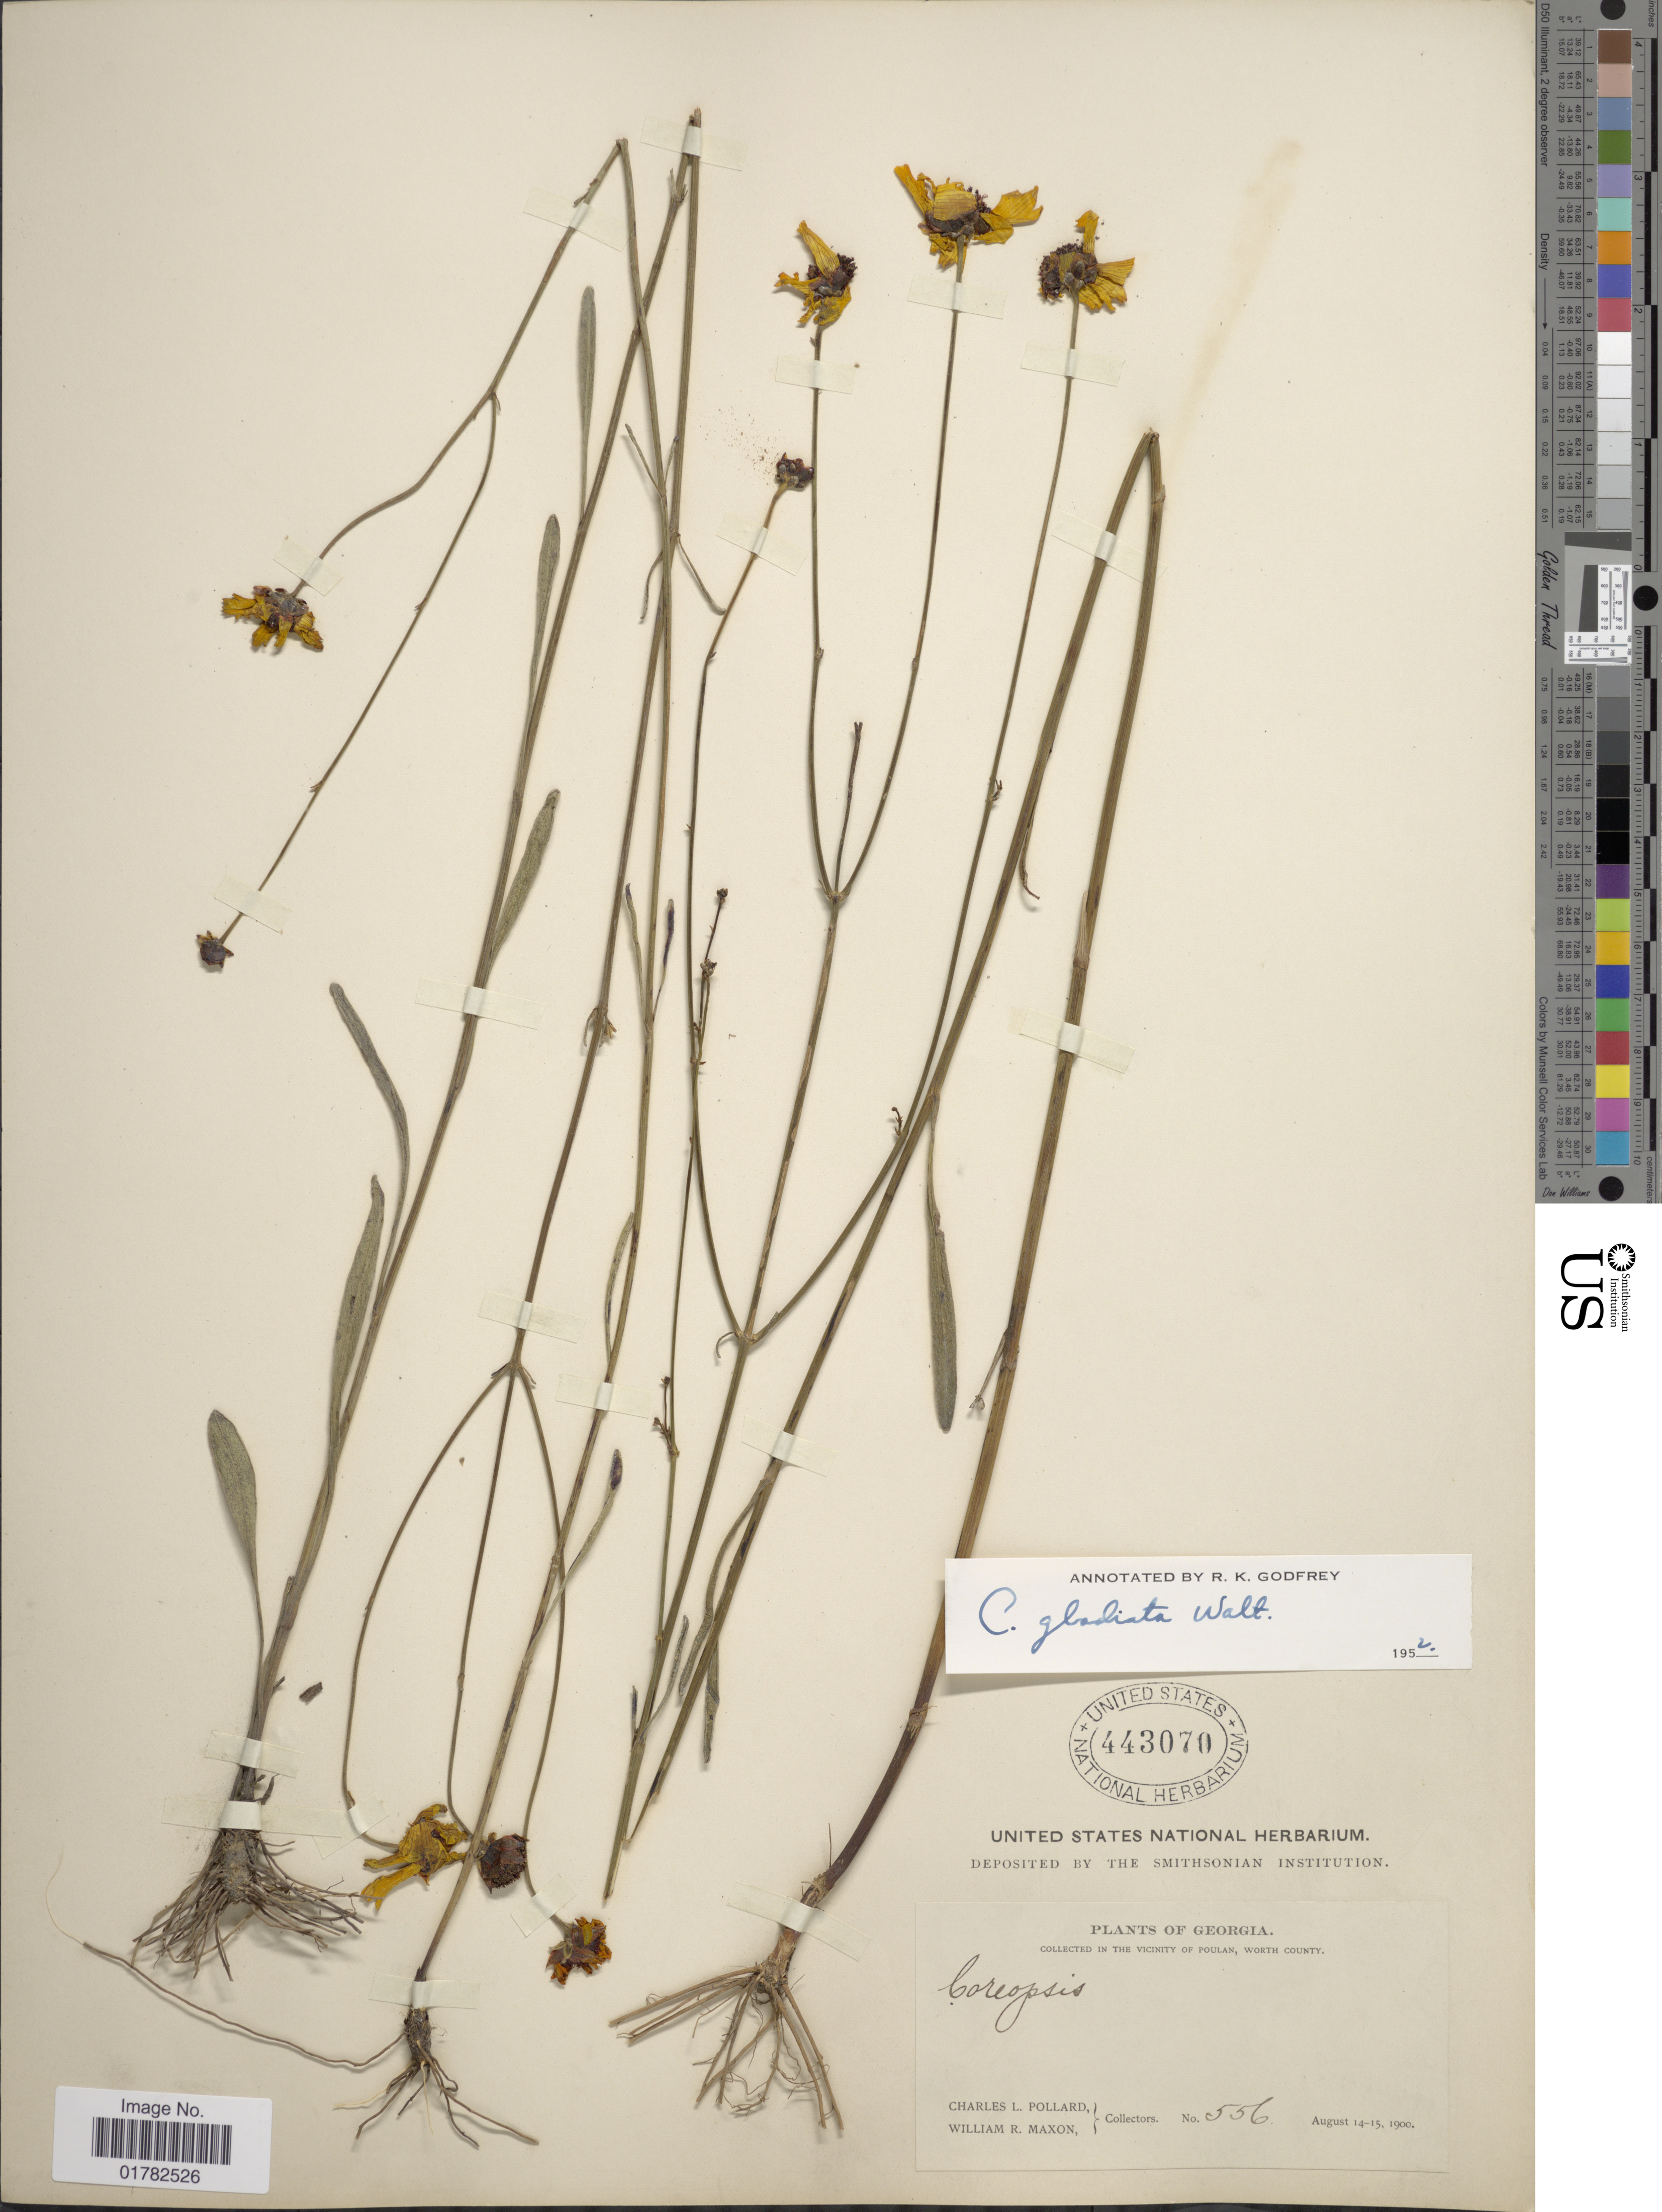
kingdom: Plantae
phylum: Tracheophyta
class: Magnoliopsida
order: Asterales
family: Asteraceae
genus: Coreopsis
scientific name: Coreopsis gladiata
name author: Walter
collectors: C. L. Pollard & W. R. Maxon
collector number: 556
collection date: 1900-08-14/1900-08-15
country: United States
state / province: Georgia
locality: Viciniy of Poulan, Worth County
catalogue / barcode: US 443070